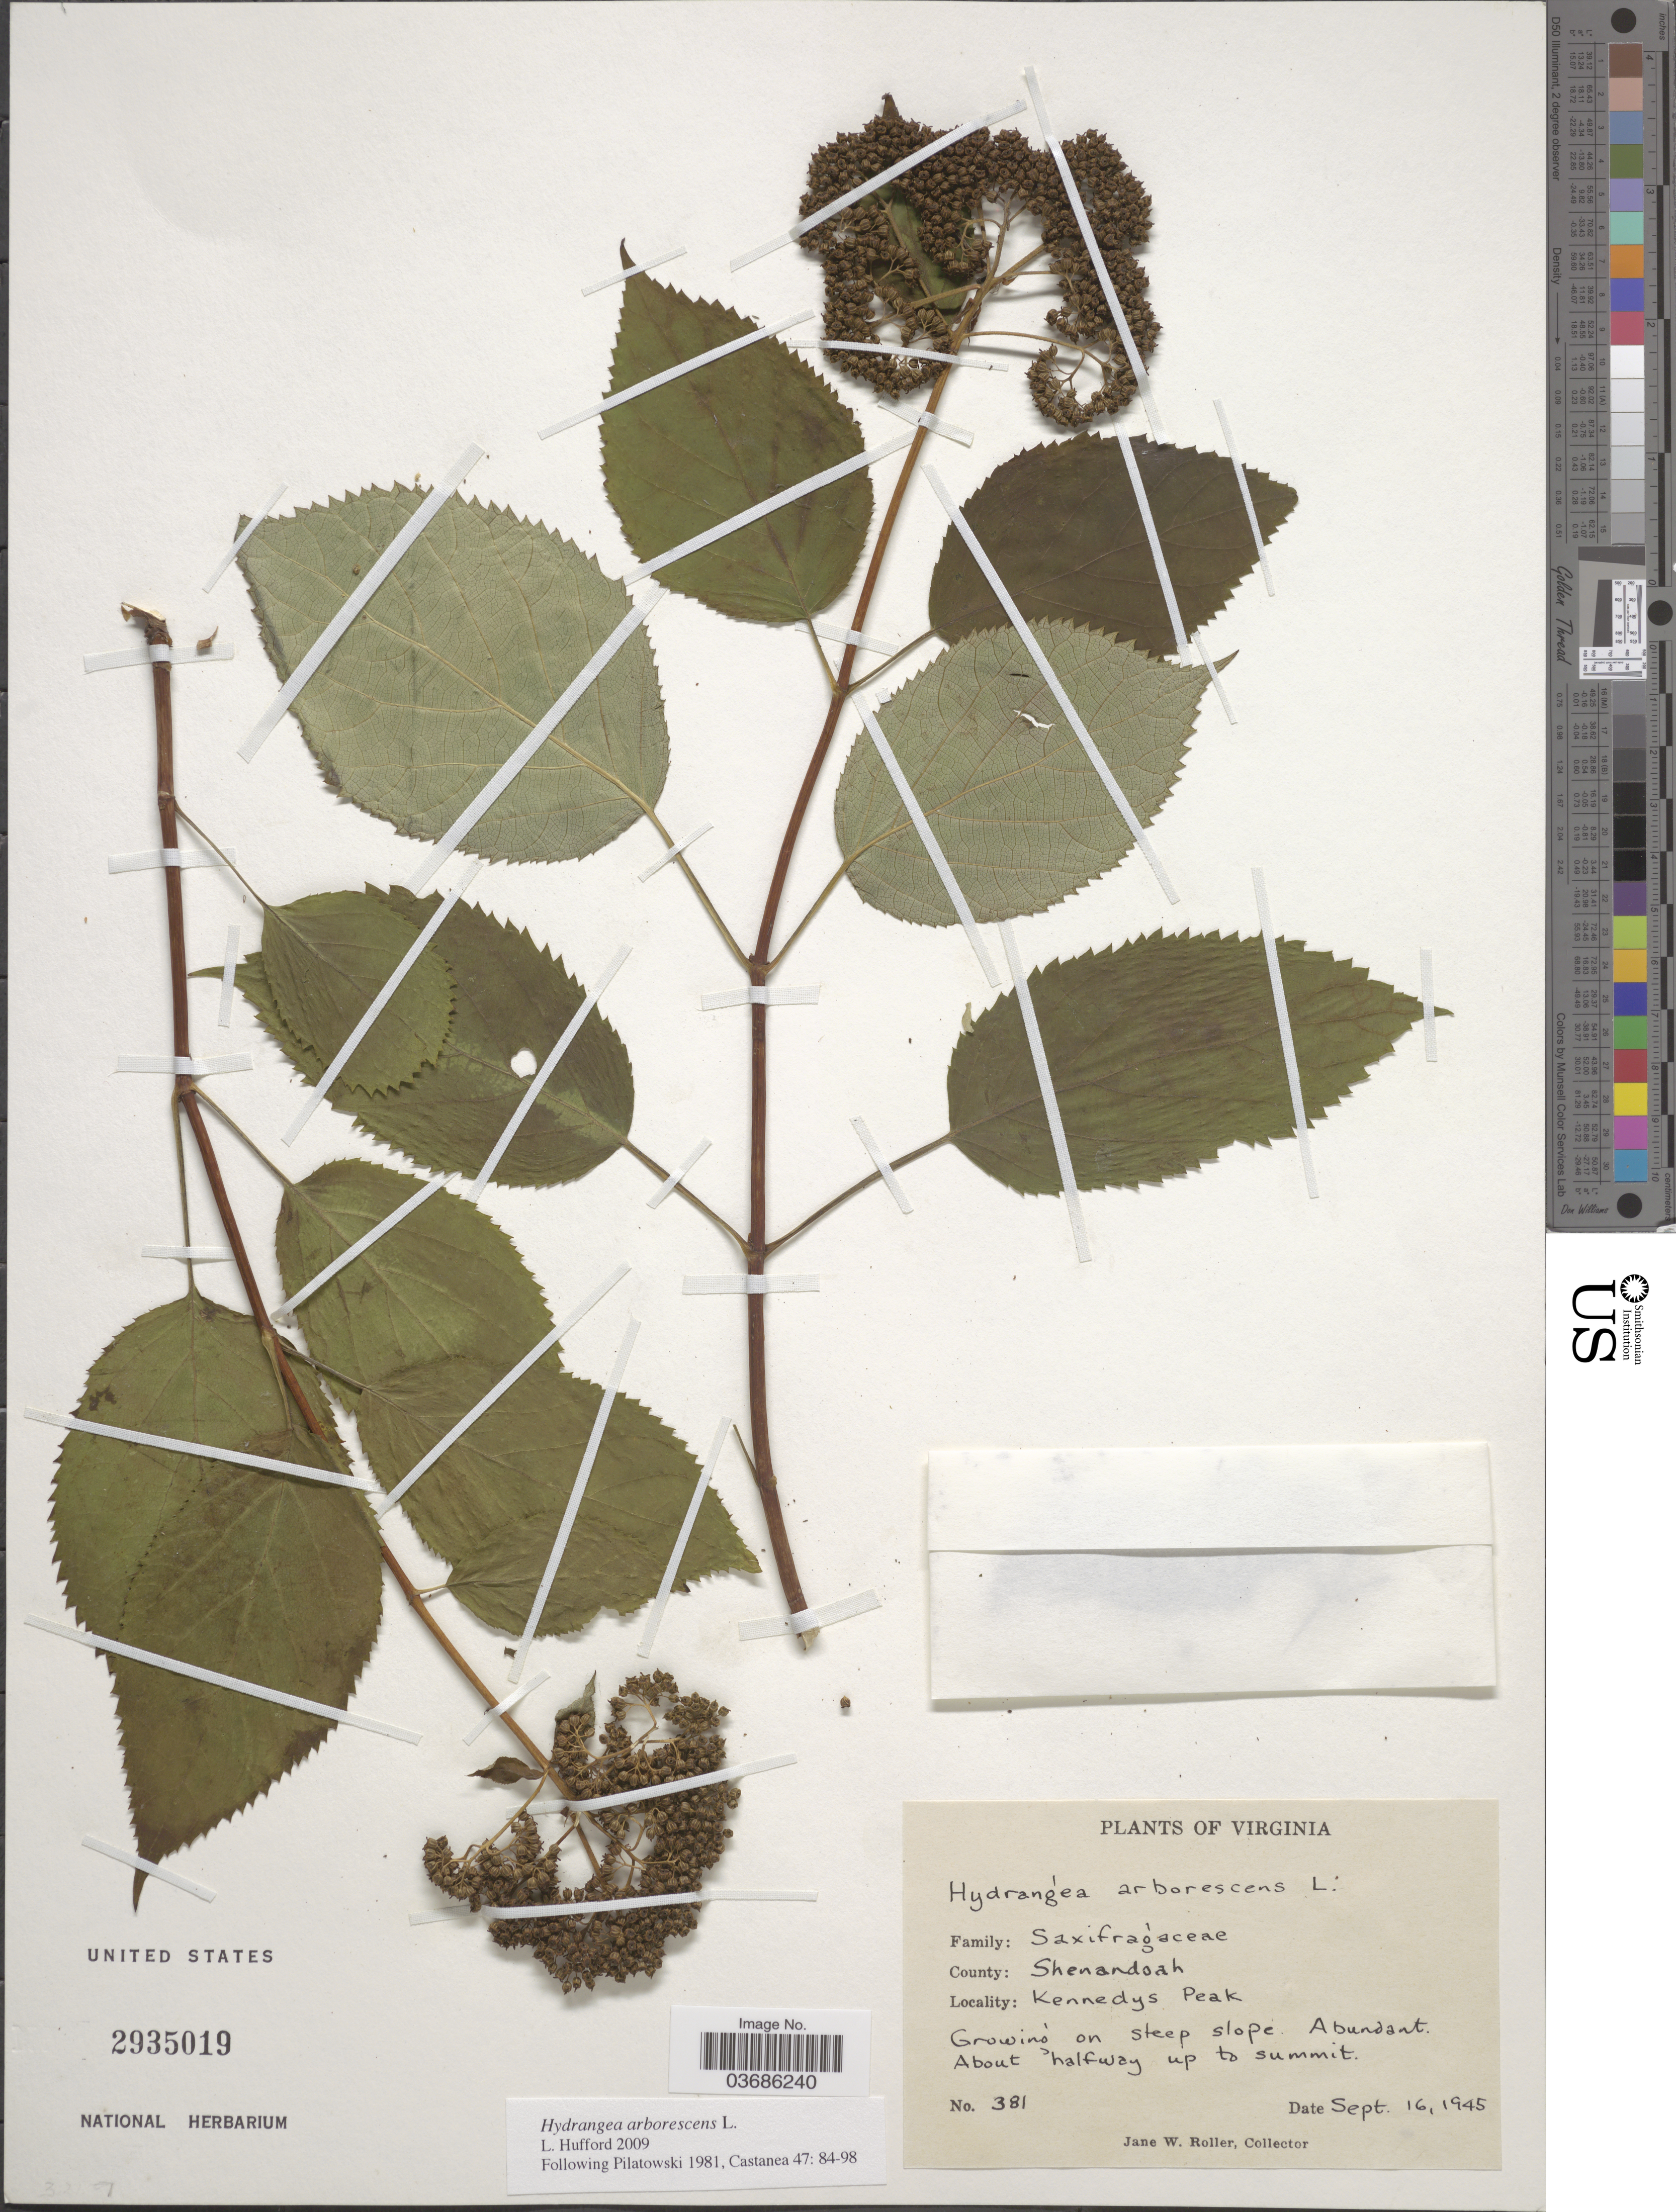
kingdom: Plantae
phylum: Tracheophyta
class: Magnoliopsida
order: Cornales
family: Hydrangeaceae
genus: Hydrangea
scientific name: Hydrangea arborescens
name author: L.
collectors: J. W. Roller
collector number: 381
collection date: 1945-09-16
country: United States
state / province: Virginia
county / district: Shenandoah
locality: County: Shenandoah. Kennedys Peak. On steep slope. About halfway up to summit.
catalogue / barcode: US 2935019